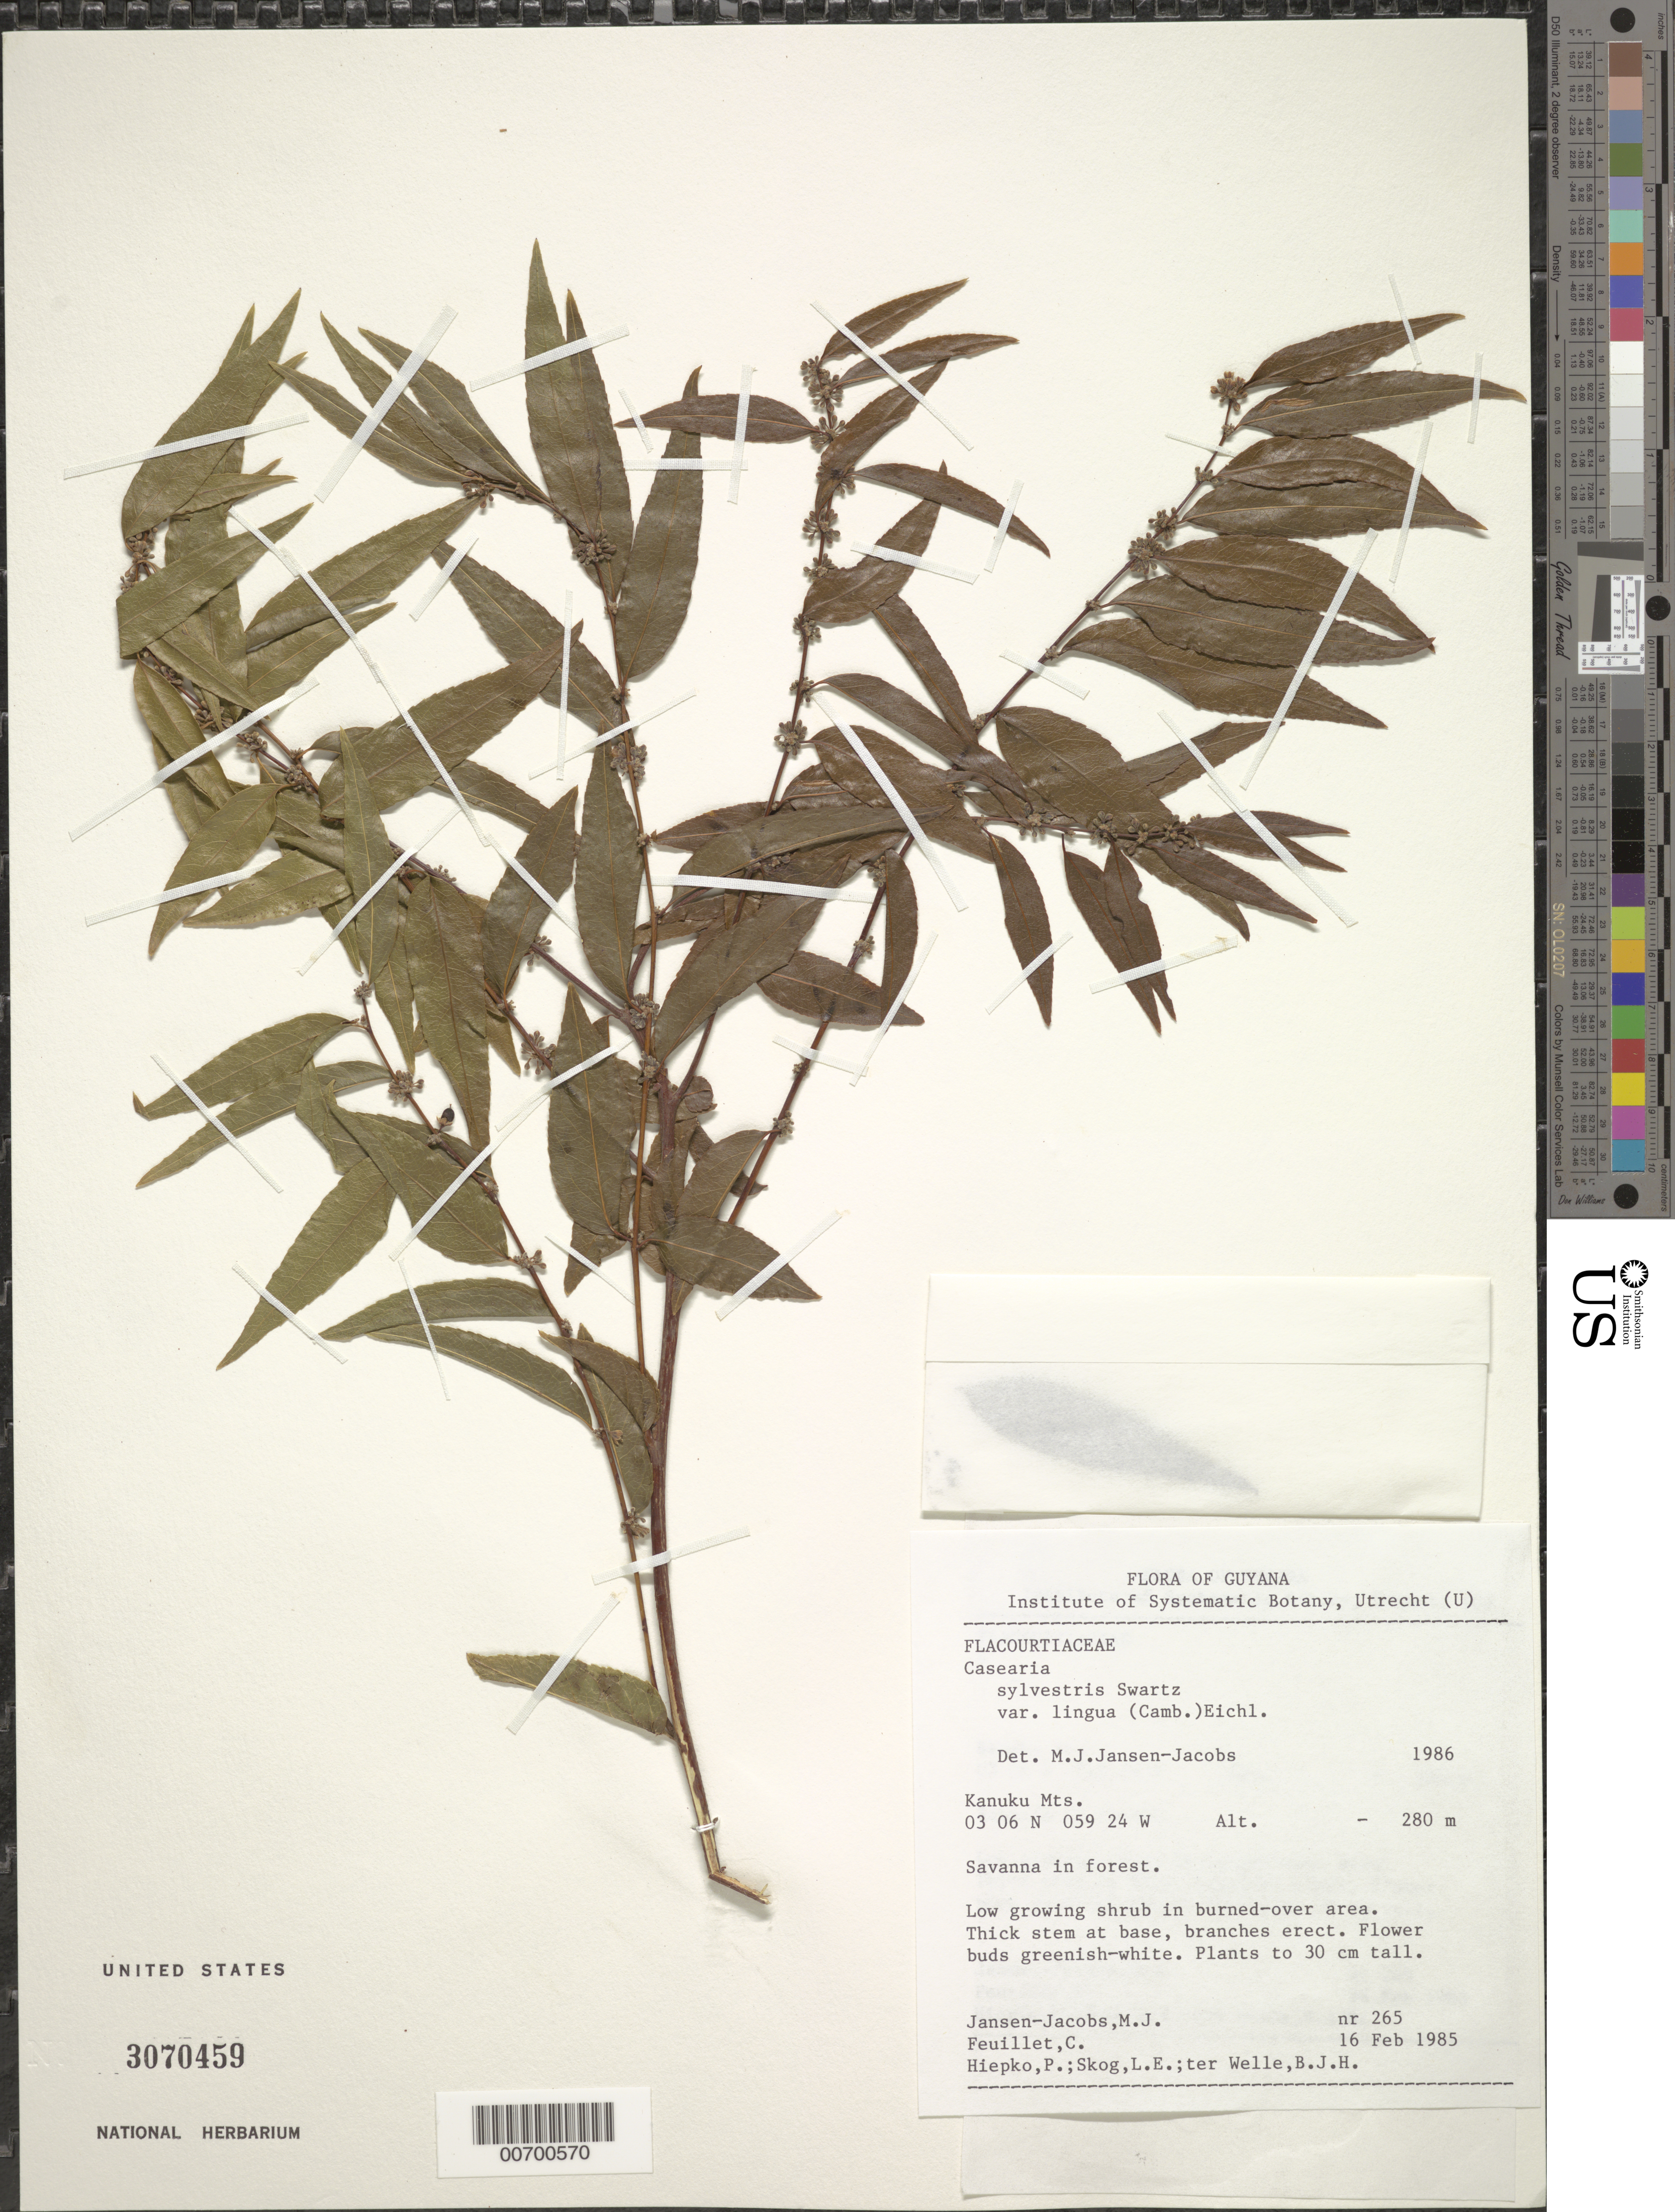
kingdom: Plantae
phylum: Tracheophyta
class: Magnoliopsida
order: Malpighiales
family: Salicaceae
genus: Casearia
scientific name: Casearia sylvestris var. lingua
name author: (Cambess.) Eichler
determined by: Jansen-Jacobs, M. J., (U), Nationaal Herbarium Nederland, Utrecht University branch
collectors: M. J. Jansen-Jacobs, C. Feuillet, P. H. Hiepko, L. E. Skog & B. Welle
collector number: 265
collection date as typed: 16-Feb-85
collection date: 1985-02-16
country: Guyana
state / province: U. Takutu-U. Essequibo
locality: Kanuku Mts.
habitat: Savanna in forest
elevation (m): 280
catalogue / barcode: US 3070459